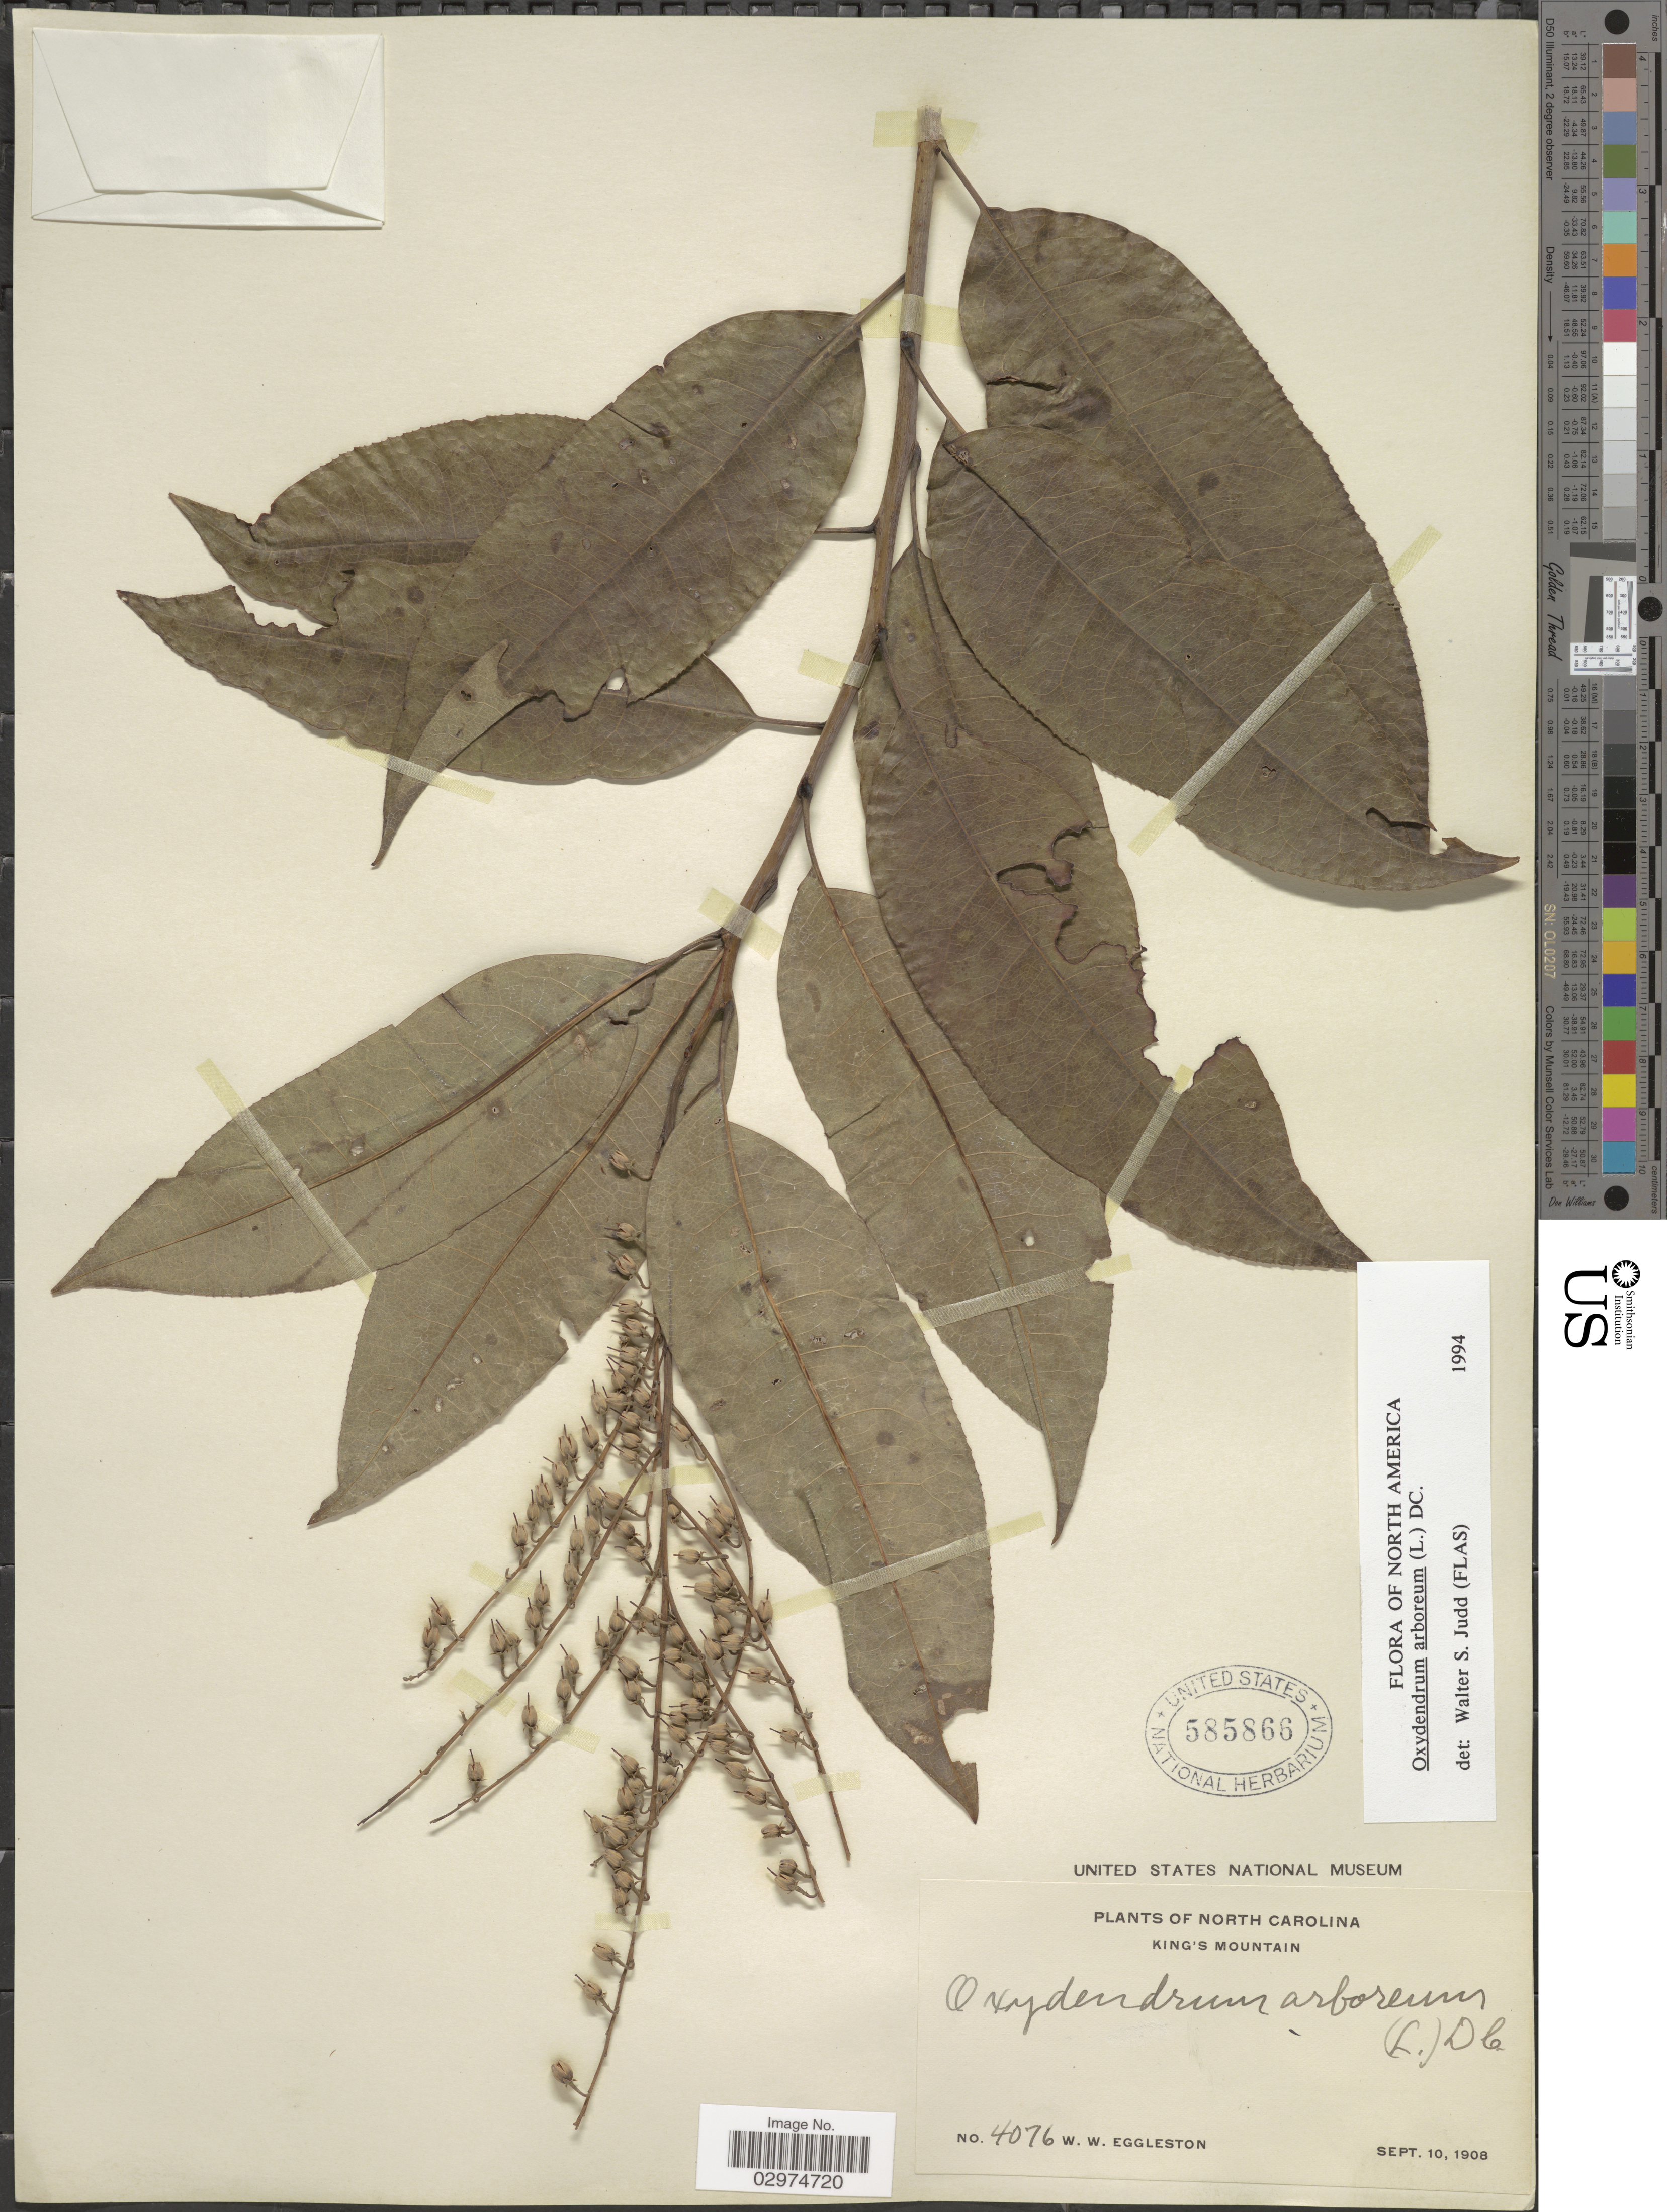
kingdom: Plantae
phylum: Tracheophyta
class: Magnoliopsida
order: Ericales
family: Ericaceae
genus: Oxydendrum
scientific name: Oxydendrum arboreum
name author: (L.) DC.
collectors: W. W. Eggleston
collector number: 4076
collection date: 1908-09-10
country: United States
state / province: North Carolina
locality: King's Mountain.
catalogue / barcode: US 585866